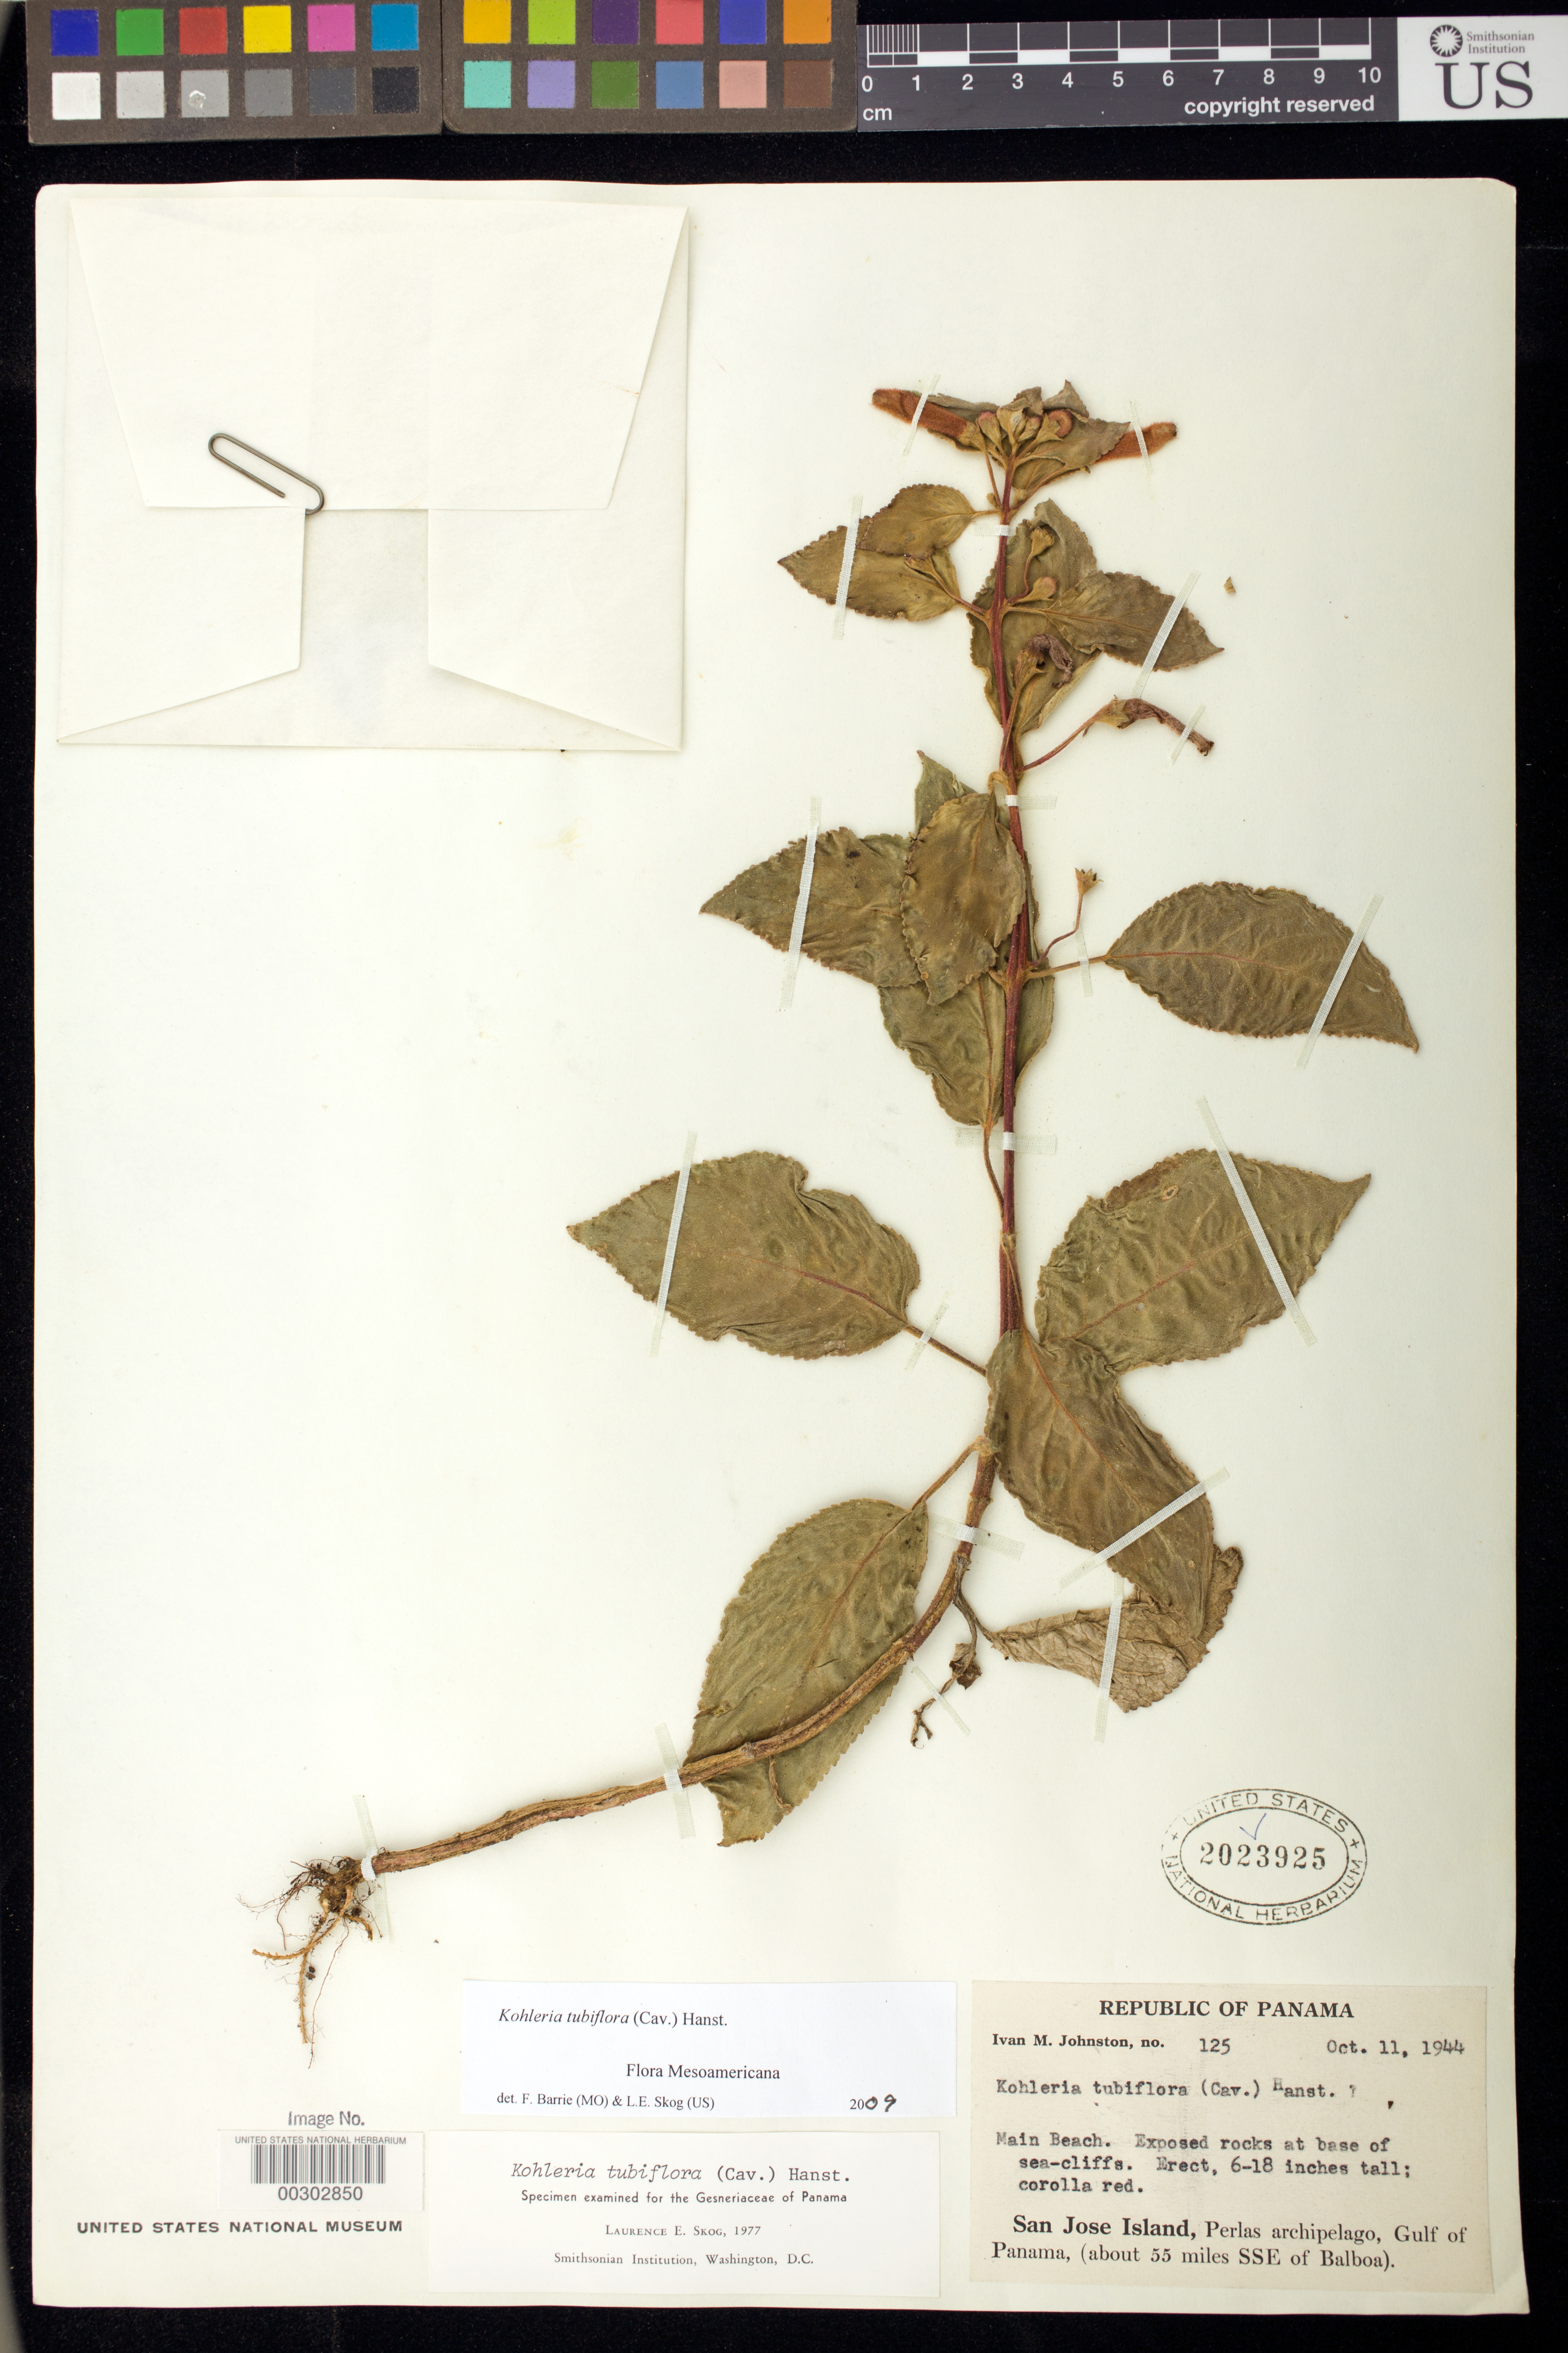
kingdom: Plantae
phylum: Tracheophyta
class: Magnoliopsida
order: Lamiales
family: Gesneriaceae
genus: Kohleria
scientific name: Kohleria tubiflora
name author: (Cav.) Hanst.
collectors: I.M. Johnston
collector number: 125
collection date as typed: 11 Oct 1944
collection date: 1944-10-11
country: Panama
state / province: Panamá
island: San Jose Island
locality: San Jose Island, Perlas Archipelago, Gulf of Panama, (about 55 mi SSE of Balboa)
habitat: Main beach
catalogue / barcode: US 2023925